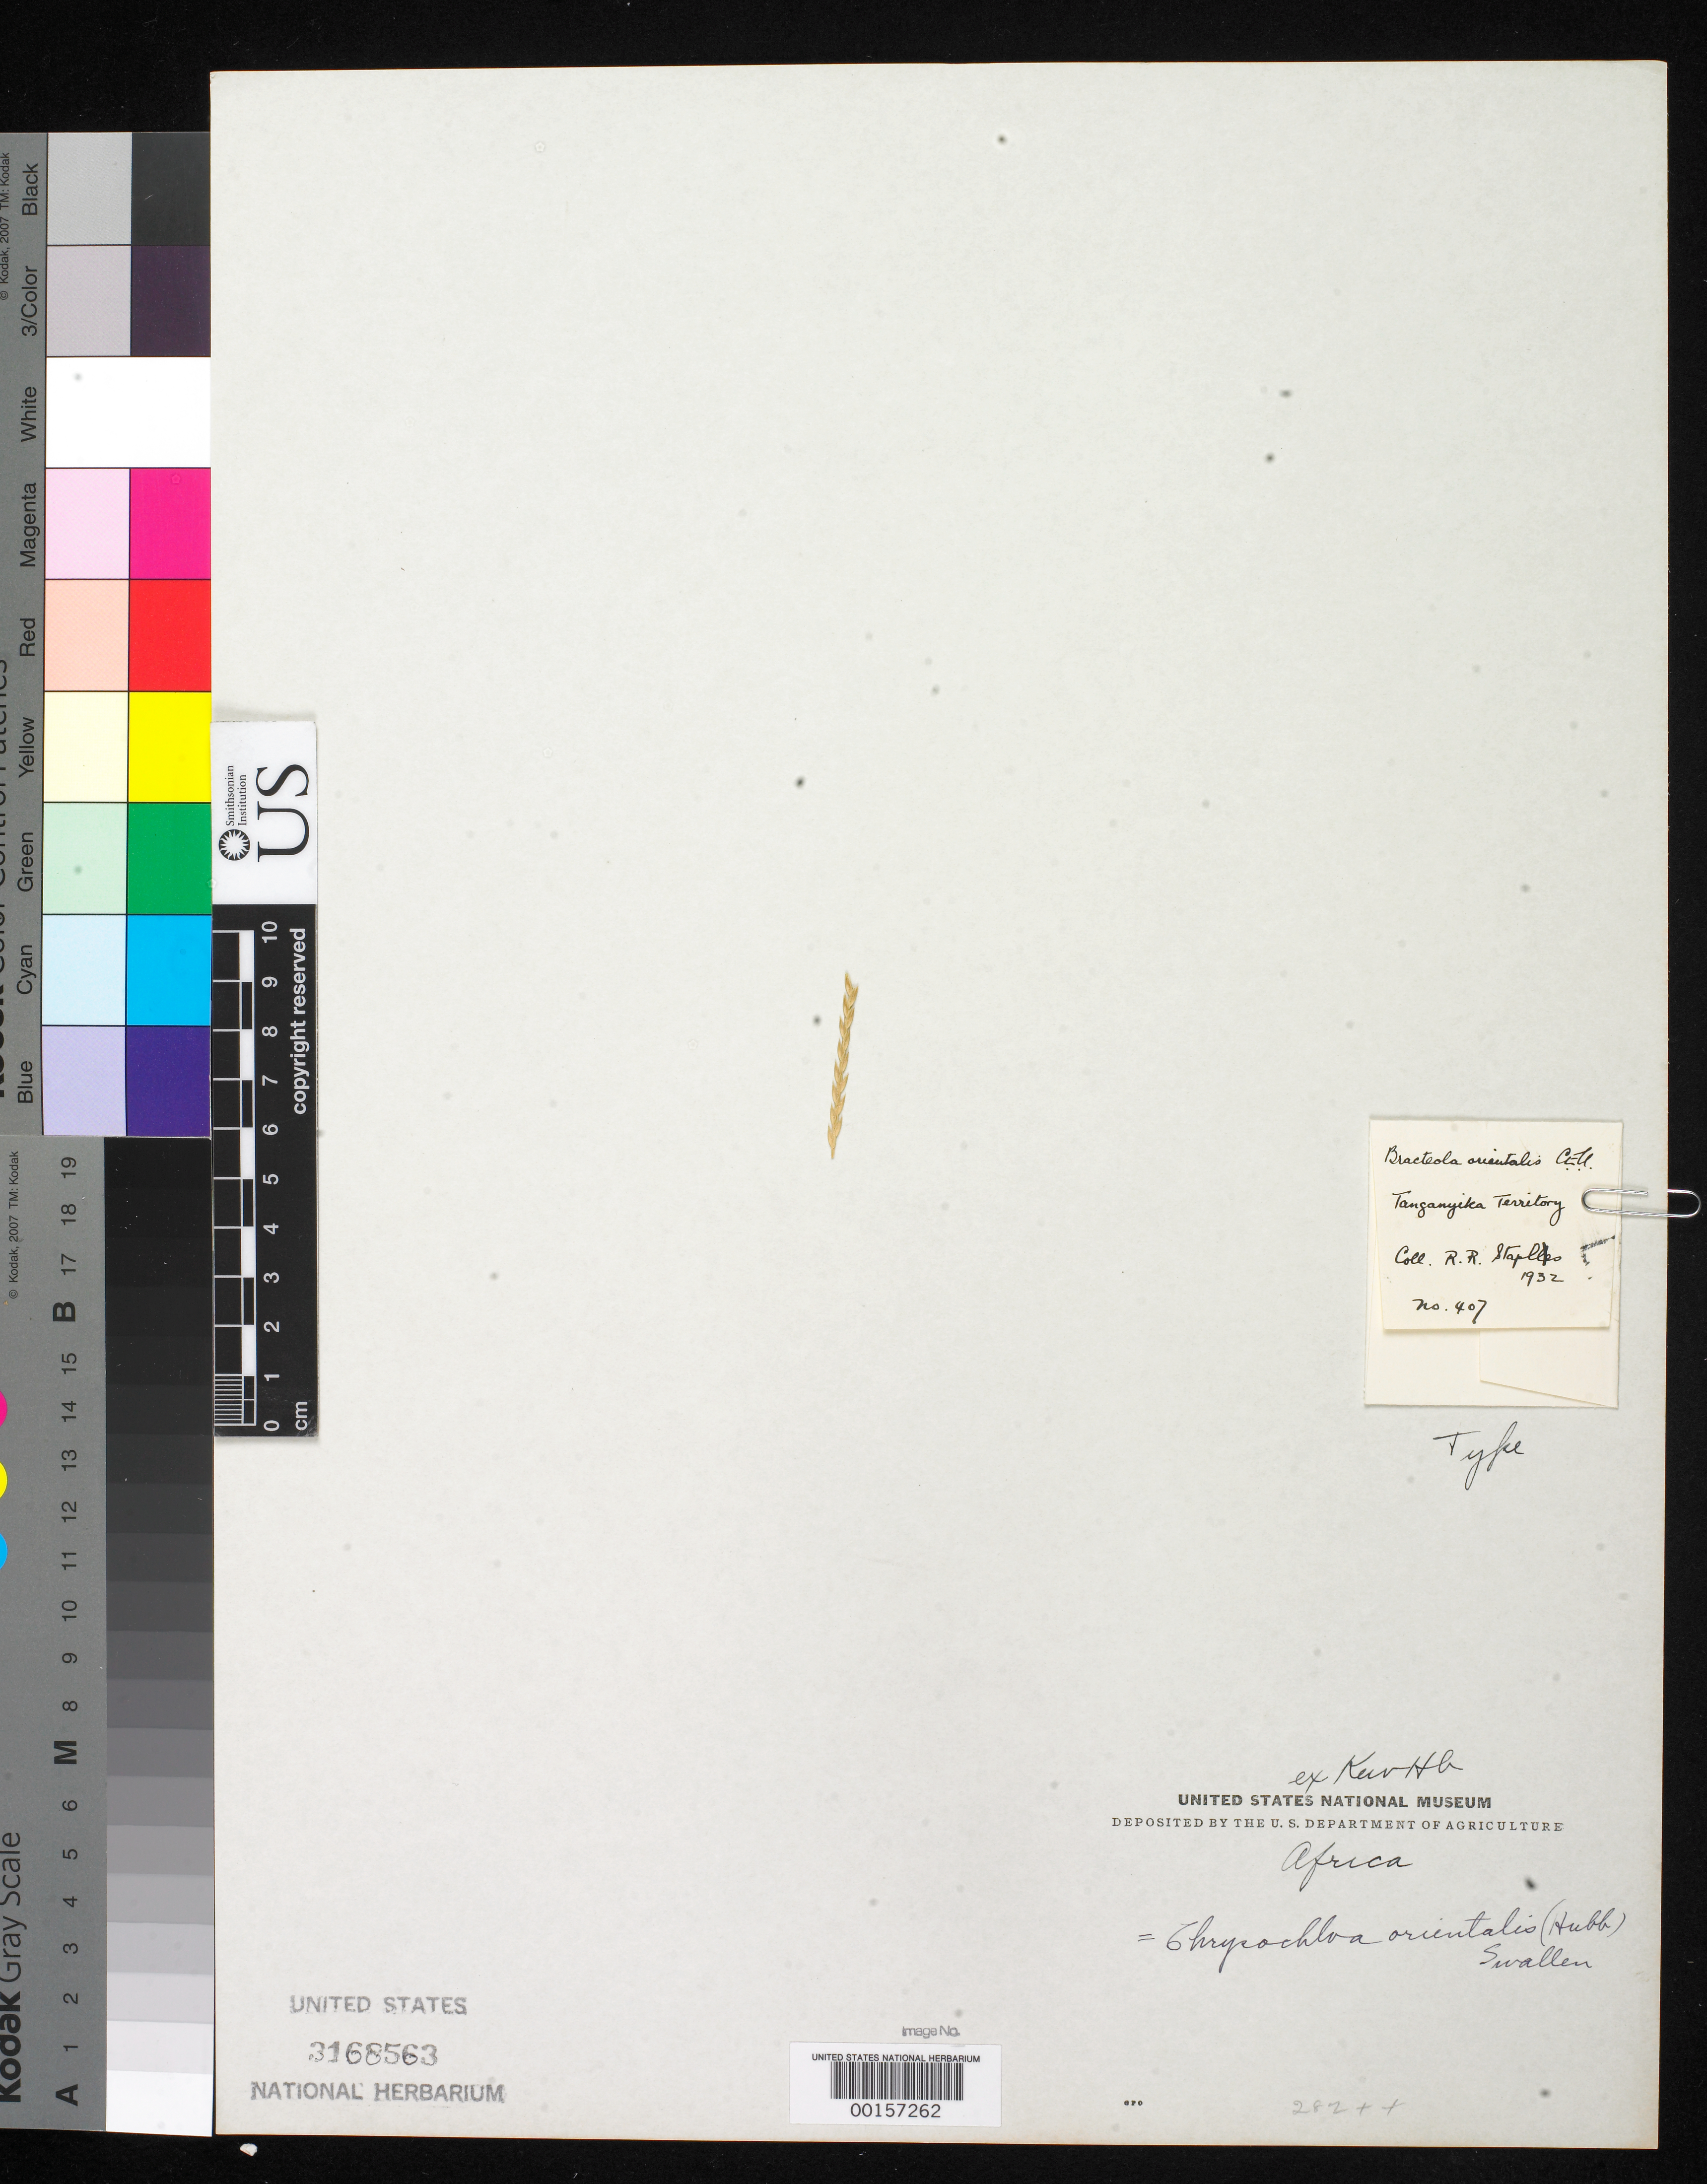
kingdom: Plantae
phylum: Tracheophyta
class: Liliopsida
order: Poales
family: Poaceae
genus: Bracteola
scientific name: Bracteola orientalis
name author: C.E. Hubb.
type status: Type Fragment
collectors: R. Staples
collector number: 407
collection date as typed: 1932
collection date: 1932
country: Tanzania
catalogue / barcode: US 3168563